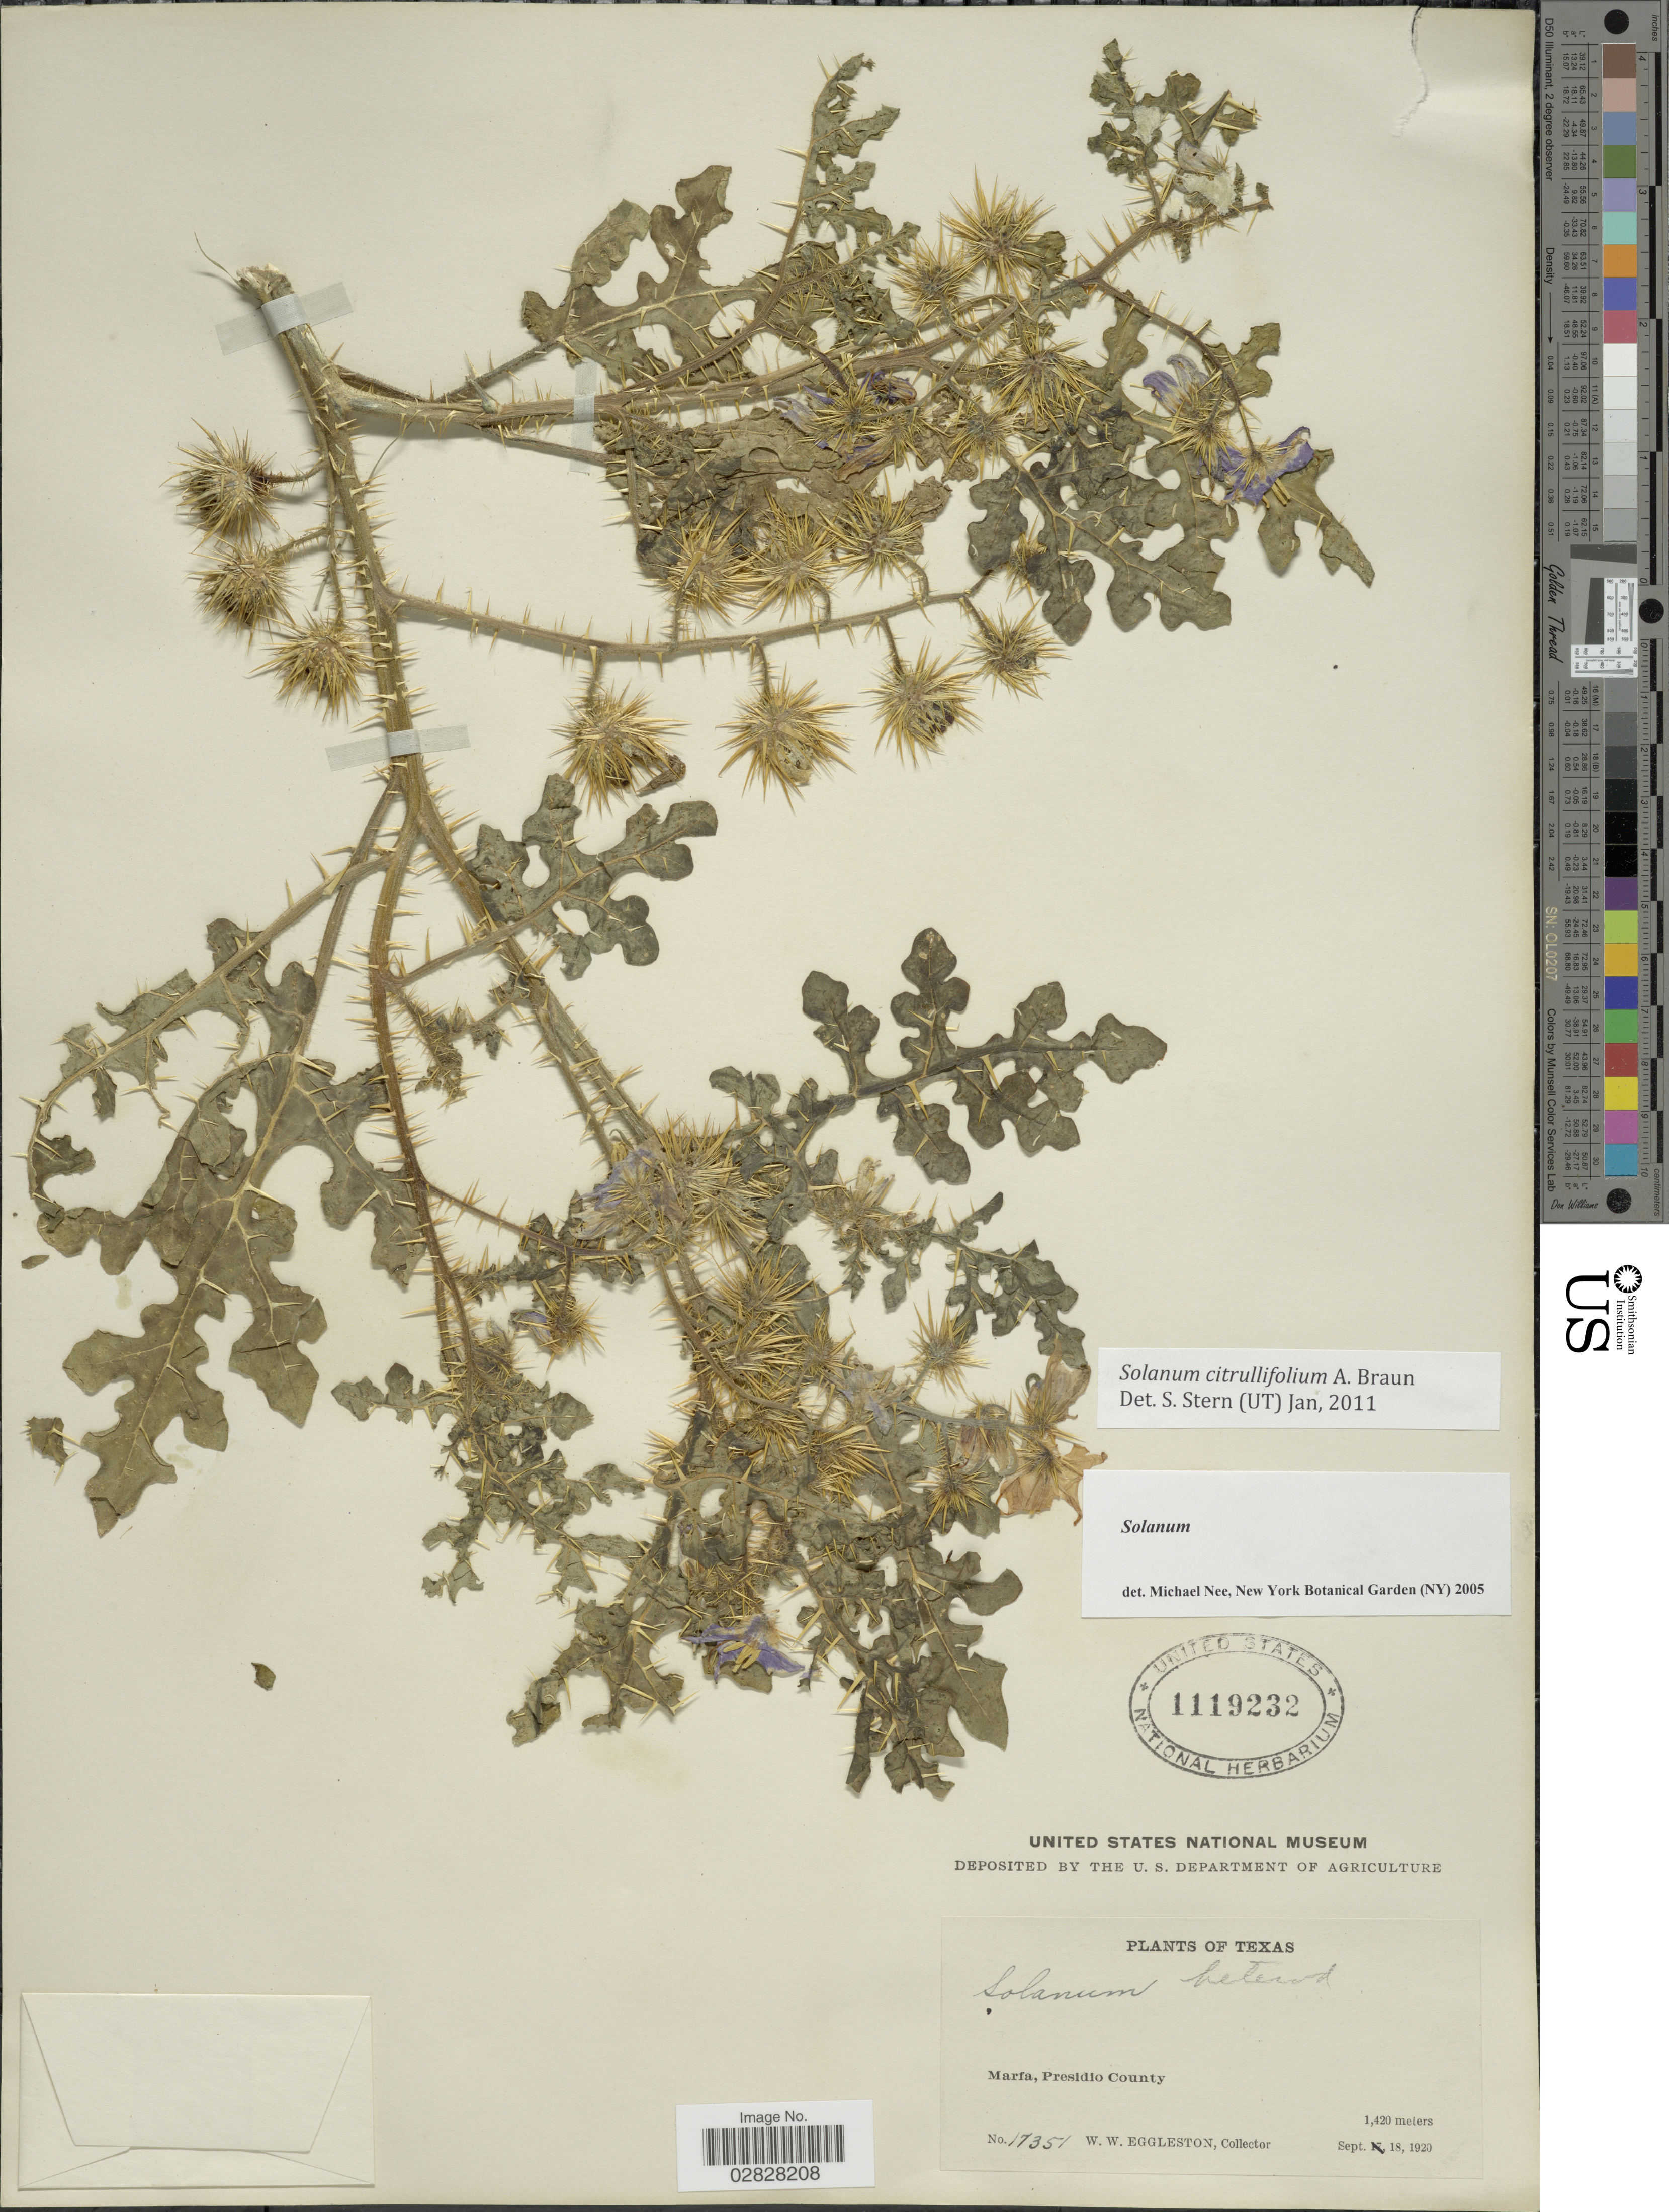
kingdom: Plantae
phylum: Tracheophyta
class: Magnoliopsida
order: Solanales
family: Solanaceae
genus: Solanum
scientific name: Solanum citrullifolium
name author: A. Braun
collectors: W. W. Eggleston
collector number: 17351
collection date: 1920-09-18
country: United States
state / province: Texas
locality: Marfa, Presidio County.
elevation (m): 1420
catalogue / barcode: US 1119232